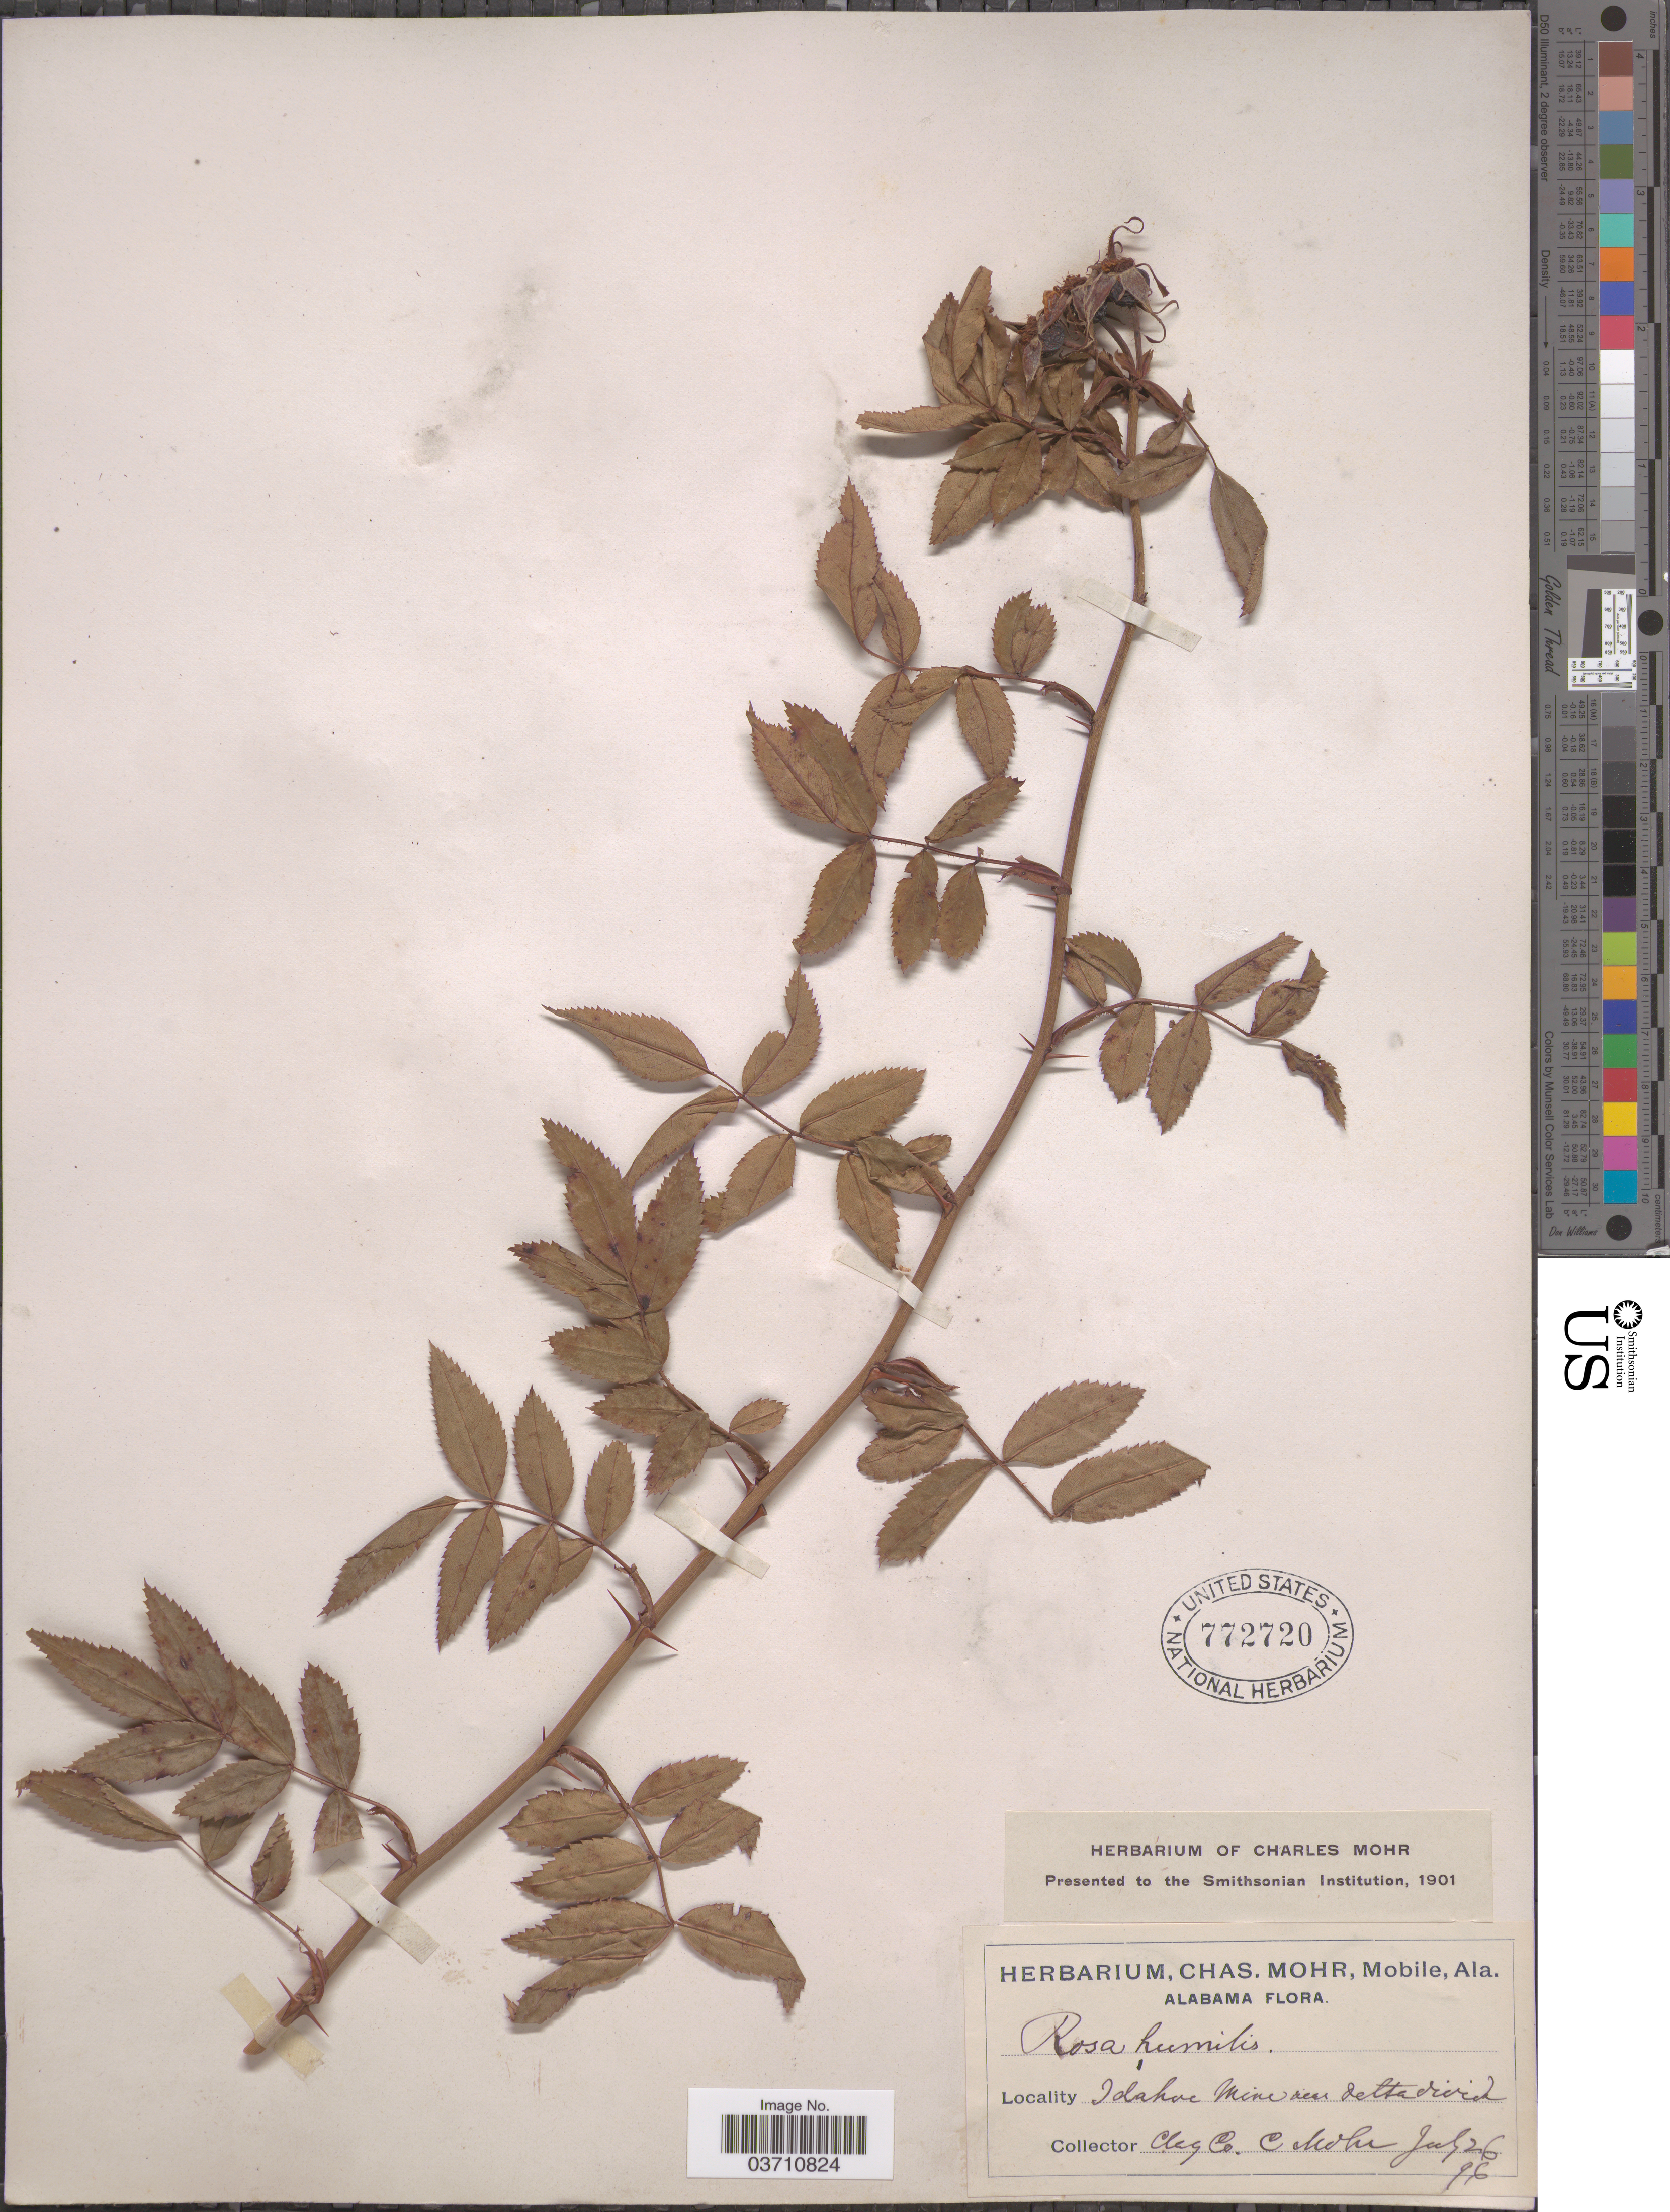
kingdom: Plantae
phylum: Tracheophyta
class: Magnoliopsida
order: Rosales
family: Rosaceae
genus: Rosa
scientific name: Rosa carolina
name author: L.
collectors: Mohr, C. T. (herbarium)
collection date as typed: Transcribed d/m/y: 26/7/96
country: United States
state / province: Alabama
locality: Idahoe Mine near delta divide. Clay Co.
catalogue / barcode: US 772720